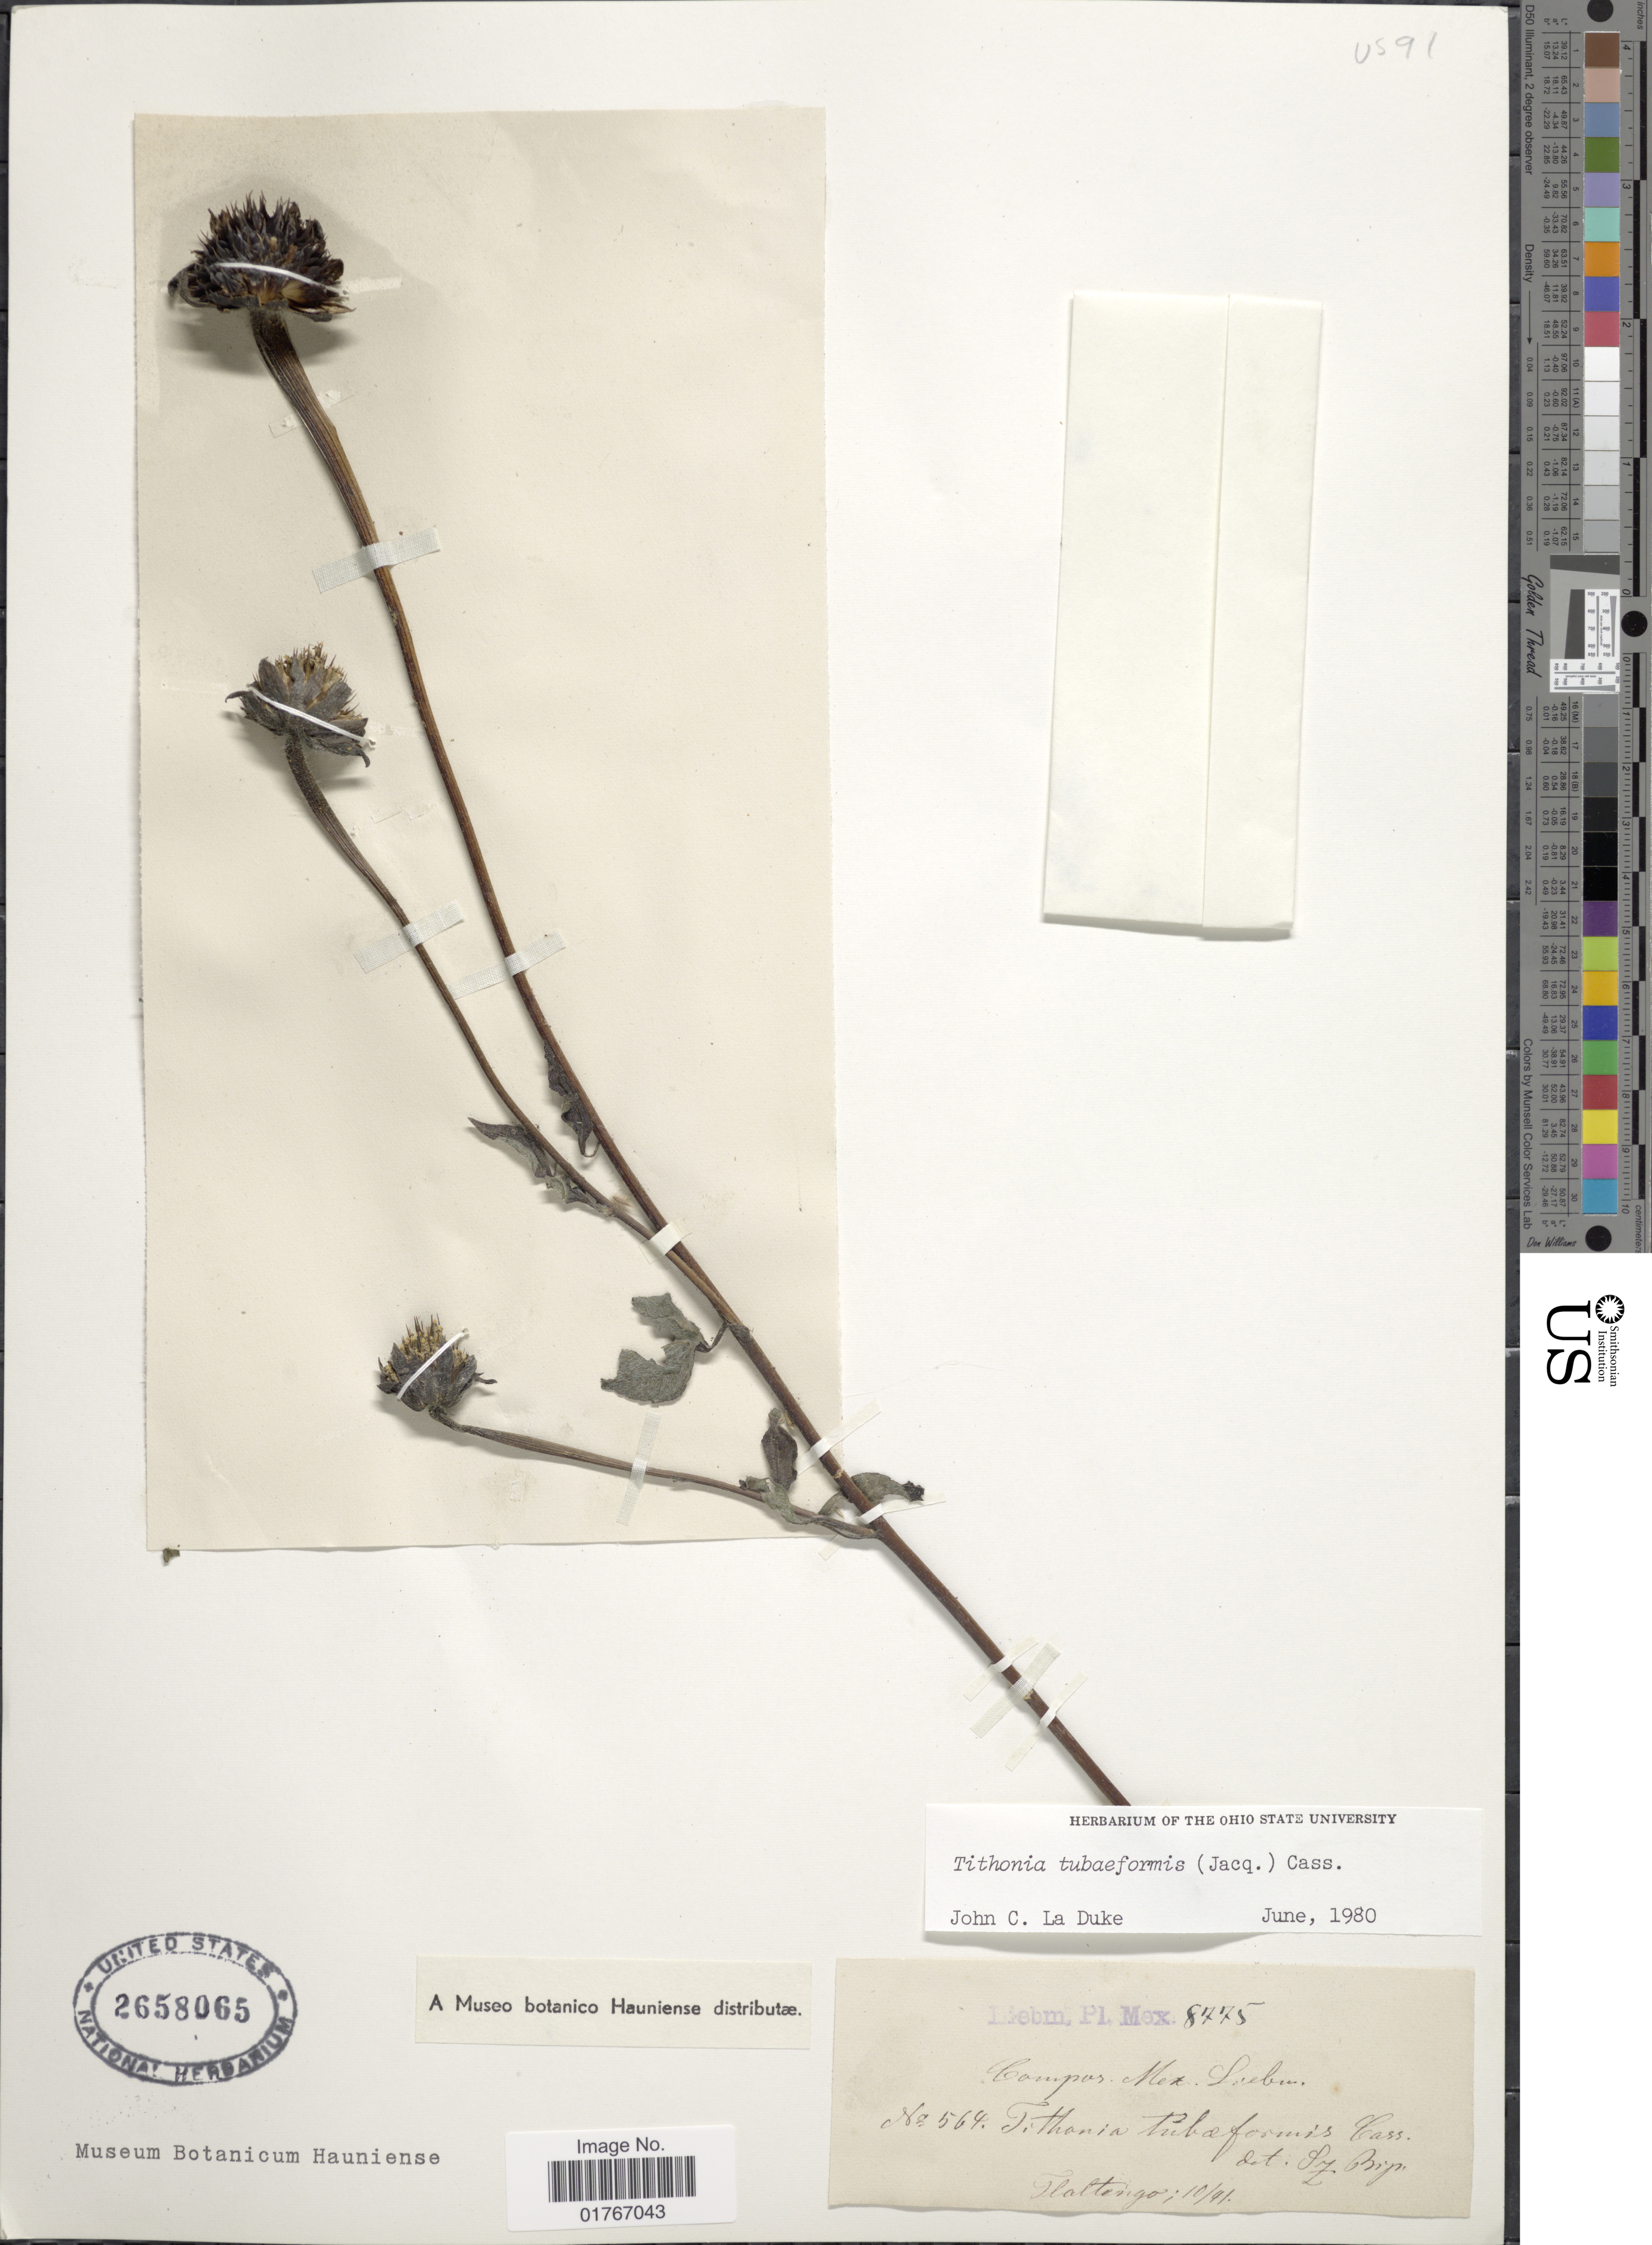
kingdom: Plantae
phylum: Tracheophyta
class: Magnoliopsida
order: Asterales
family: Asteraceae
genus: Tithonia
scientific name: Tithonia tubaeformis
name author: (Jacq.) Cass.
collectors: Liebmann, --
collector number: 8775/564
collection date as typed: Transcribed d/m/y: /10/41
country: Mexico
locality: Tlaltengo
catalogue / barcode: US 2658065